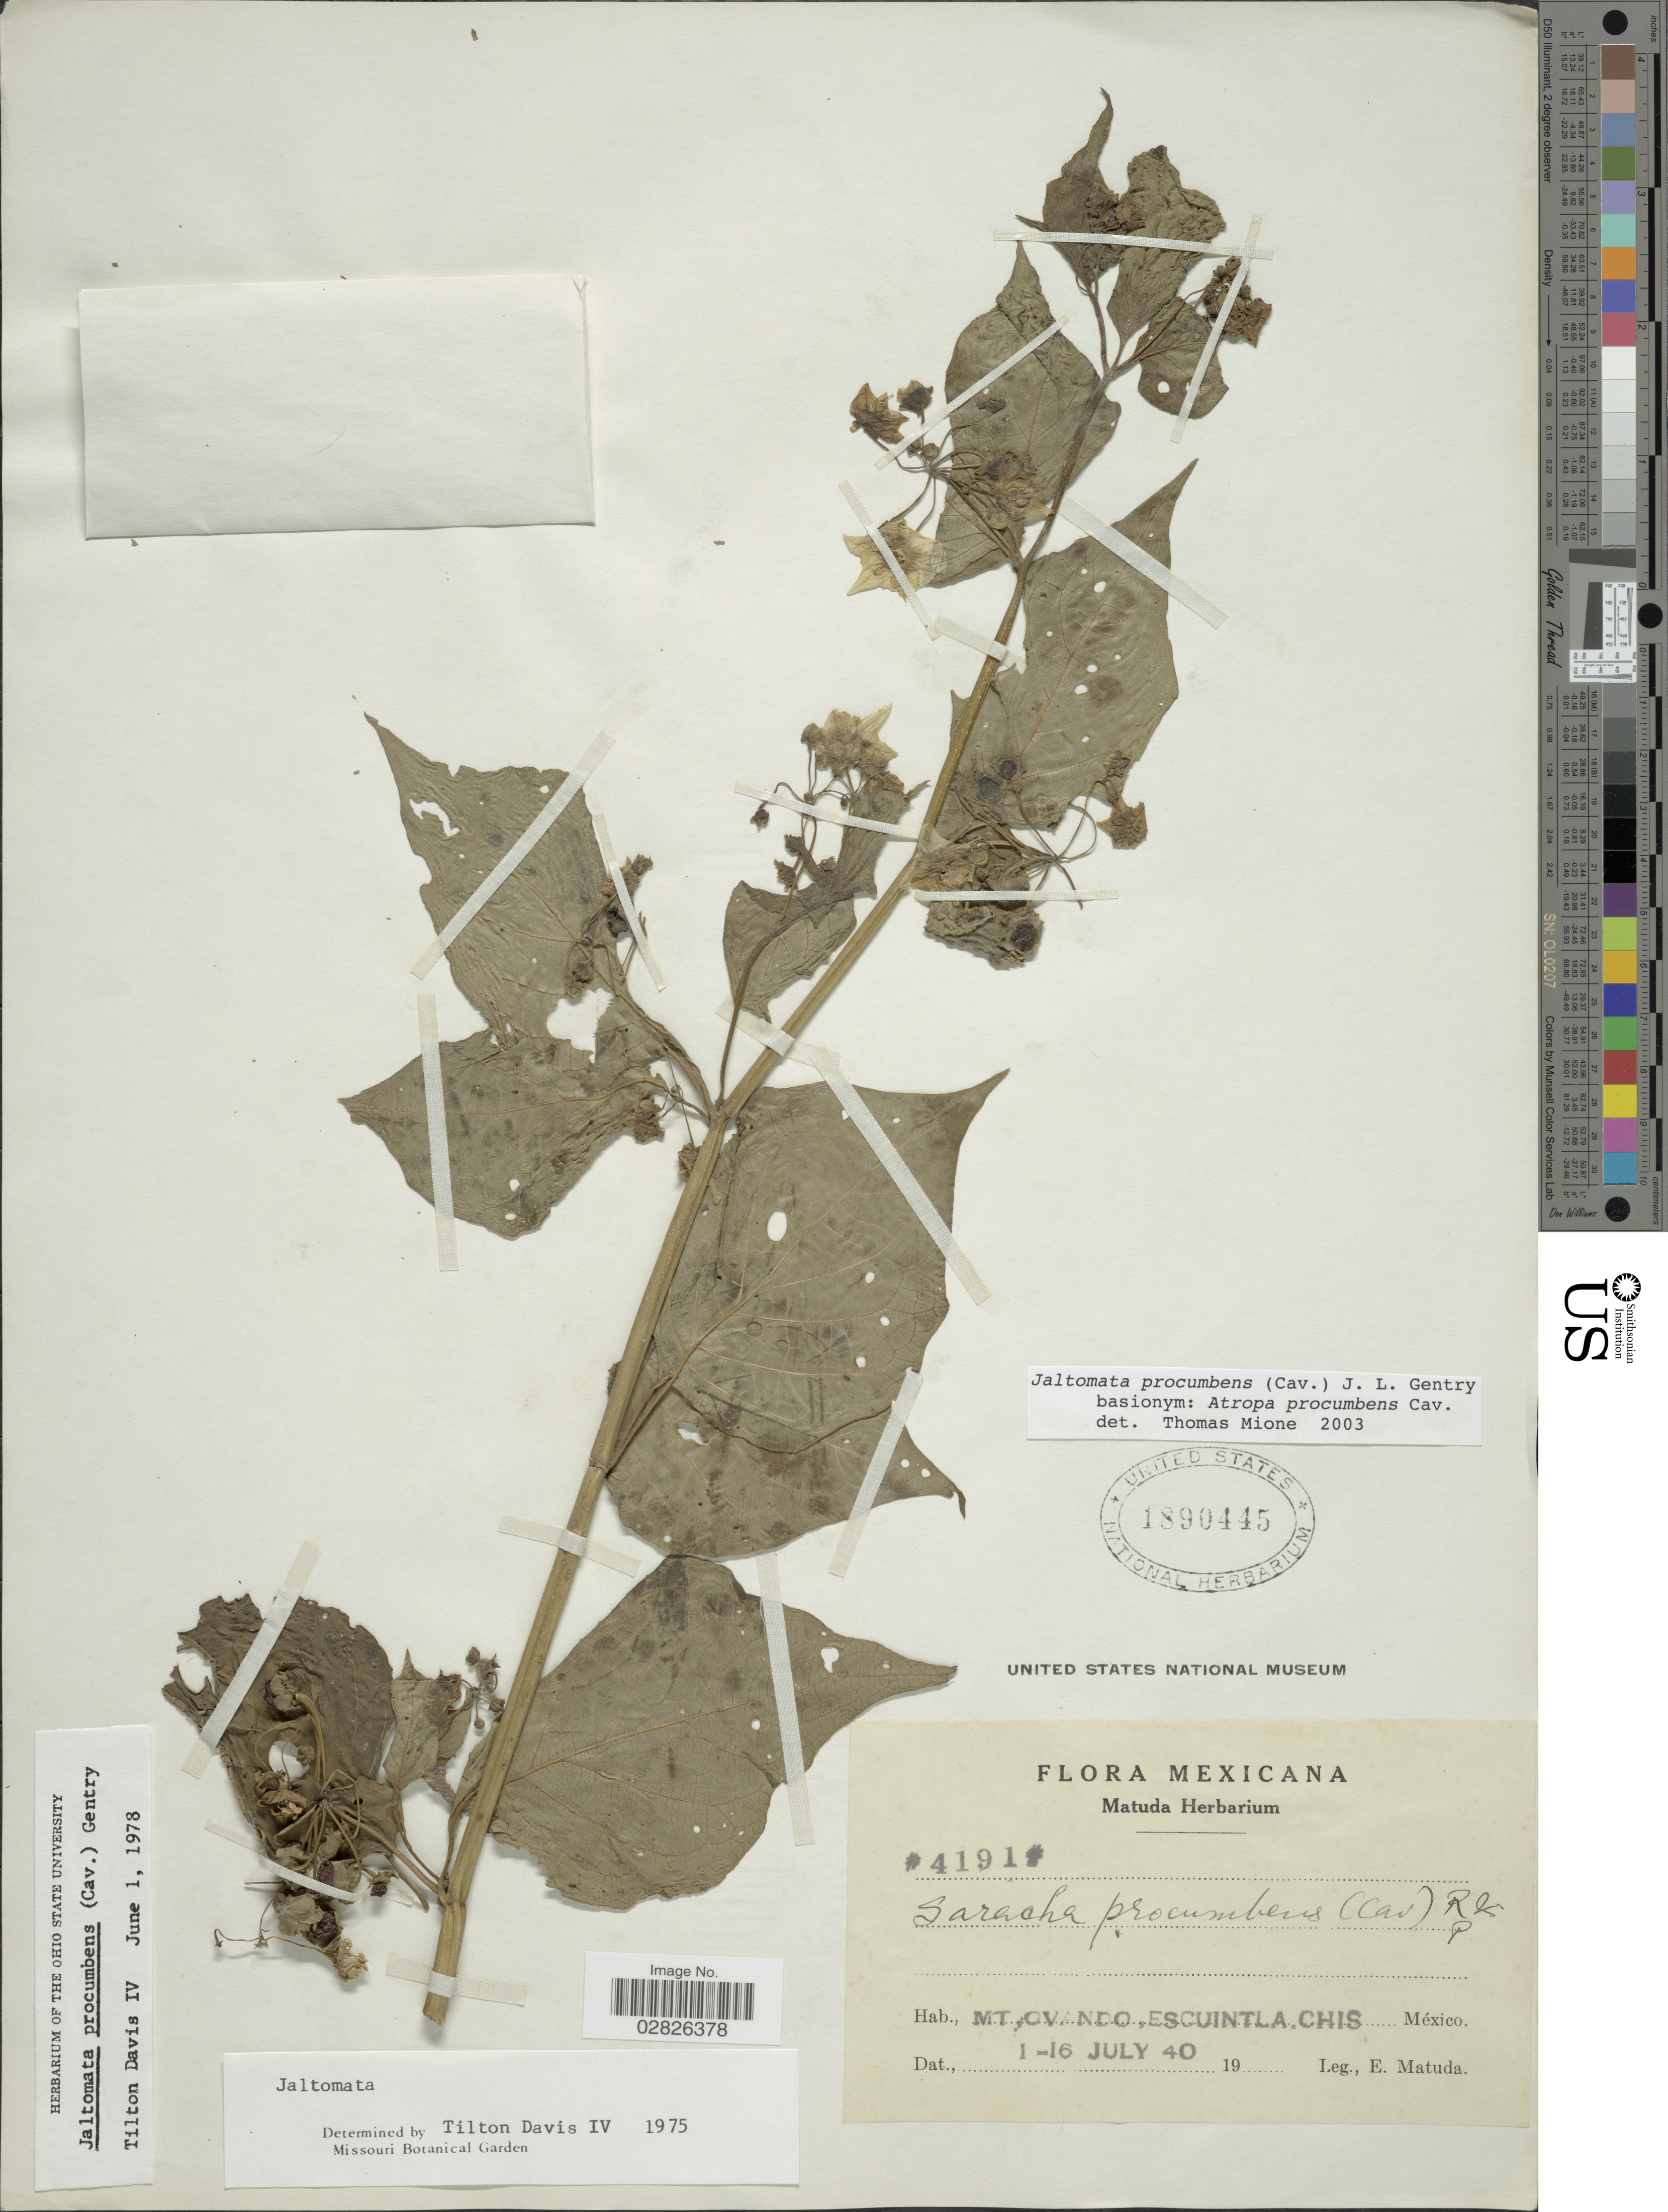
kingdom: Plantae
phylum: Tracheophyta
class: Magnoliopsida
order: Solanales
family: Solanaceae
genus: Jaltomata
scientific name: Jaltomata procumbens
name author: (Cav.) J.L. Gentry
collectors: E. Matuda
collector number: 4191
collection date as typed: Transcribed d/m/y: 1/7/40 to 16/7/40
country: Mexico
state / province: Chiapas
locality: Mt. Ovando, Escuintla.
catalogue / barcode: US 1890445